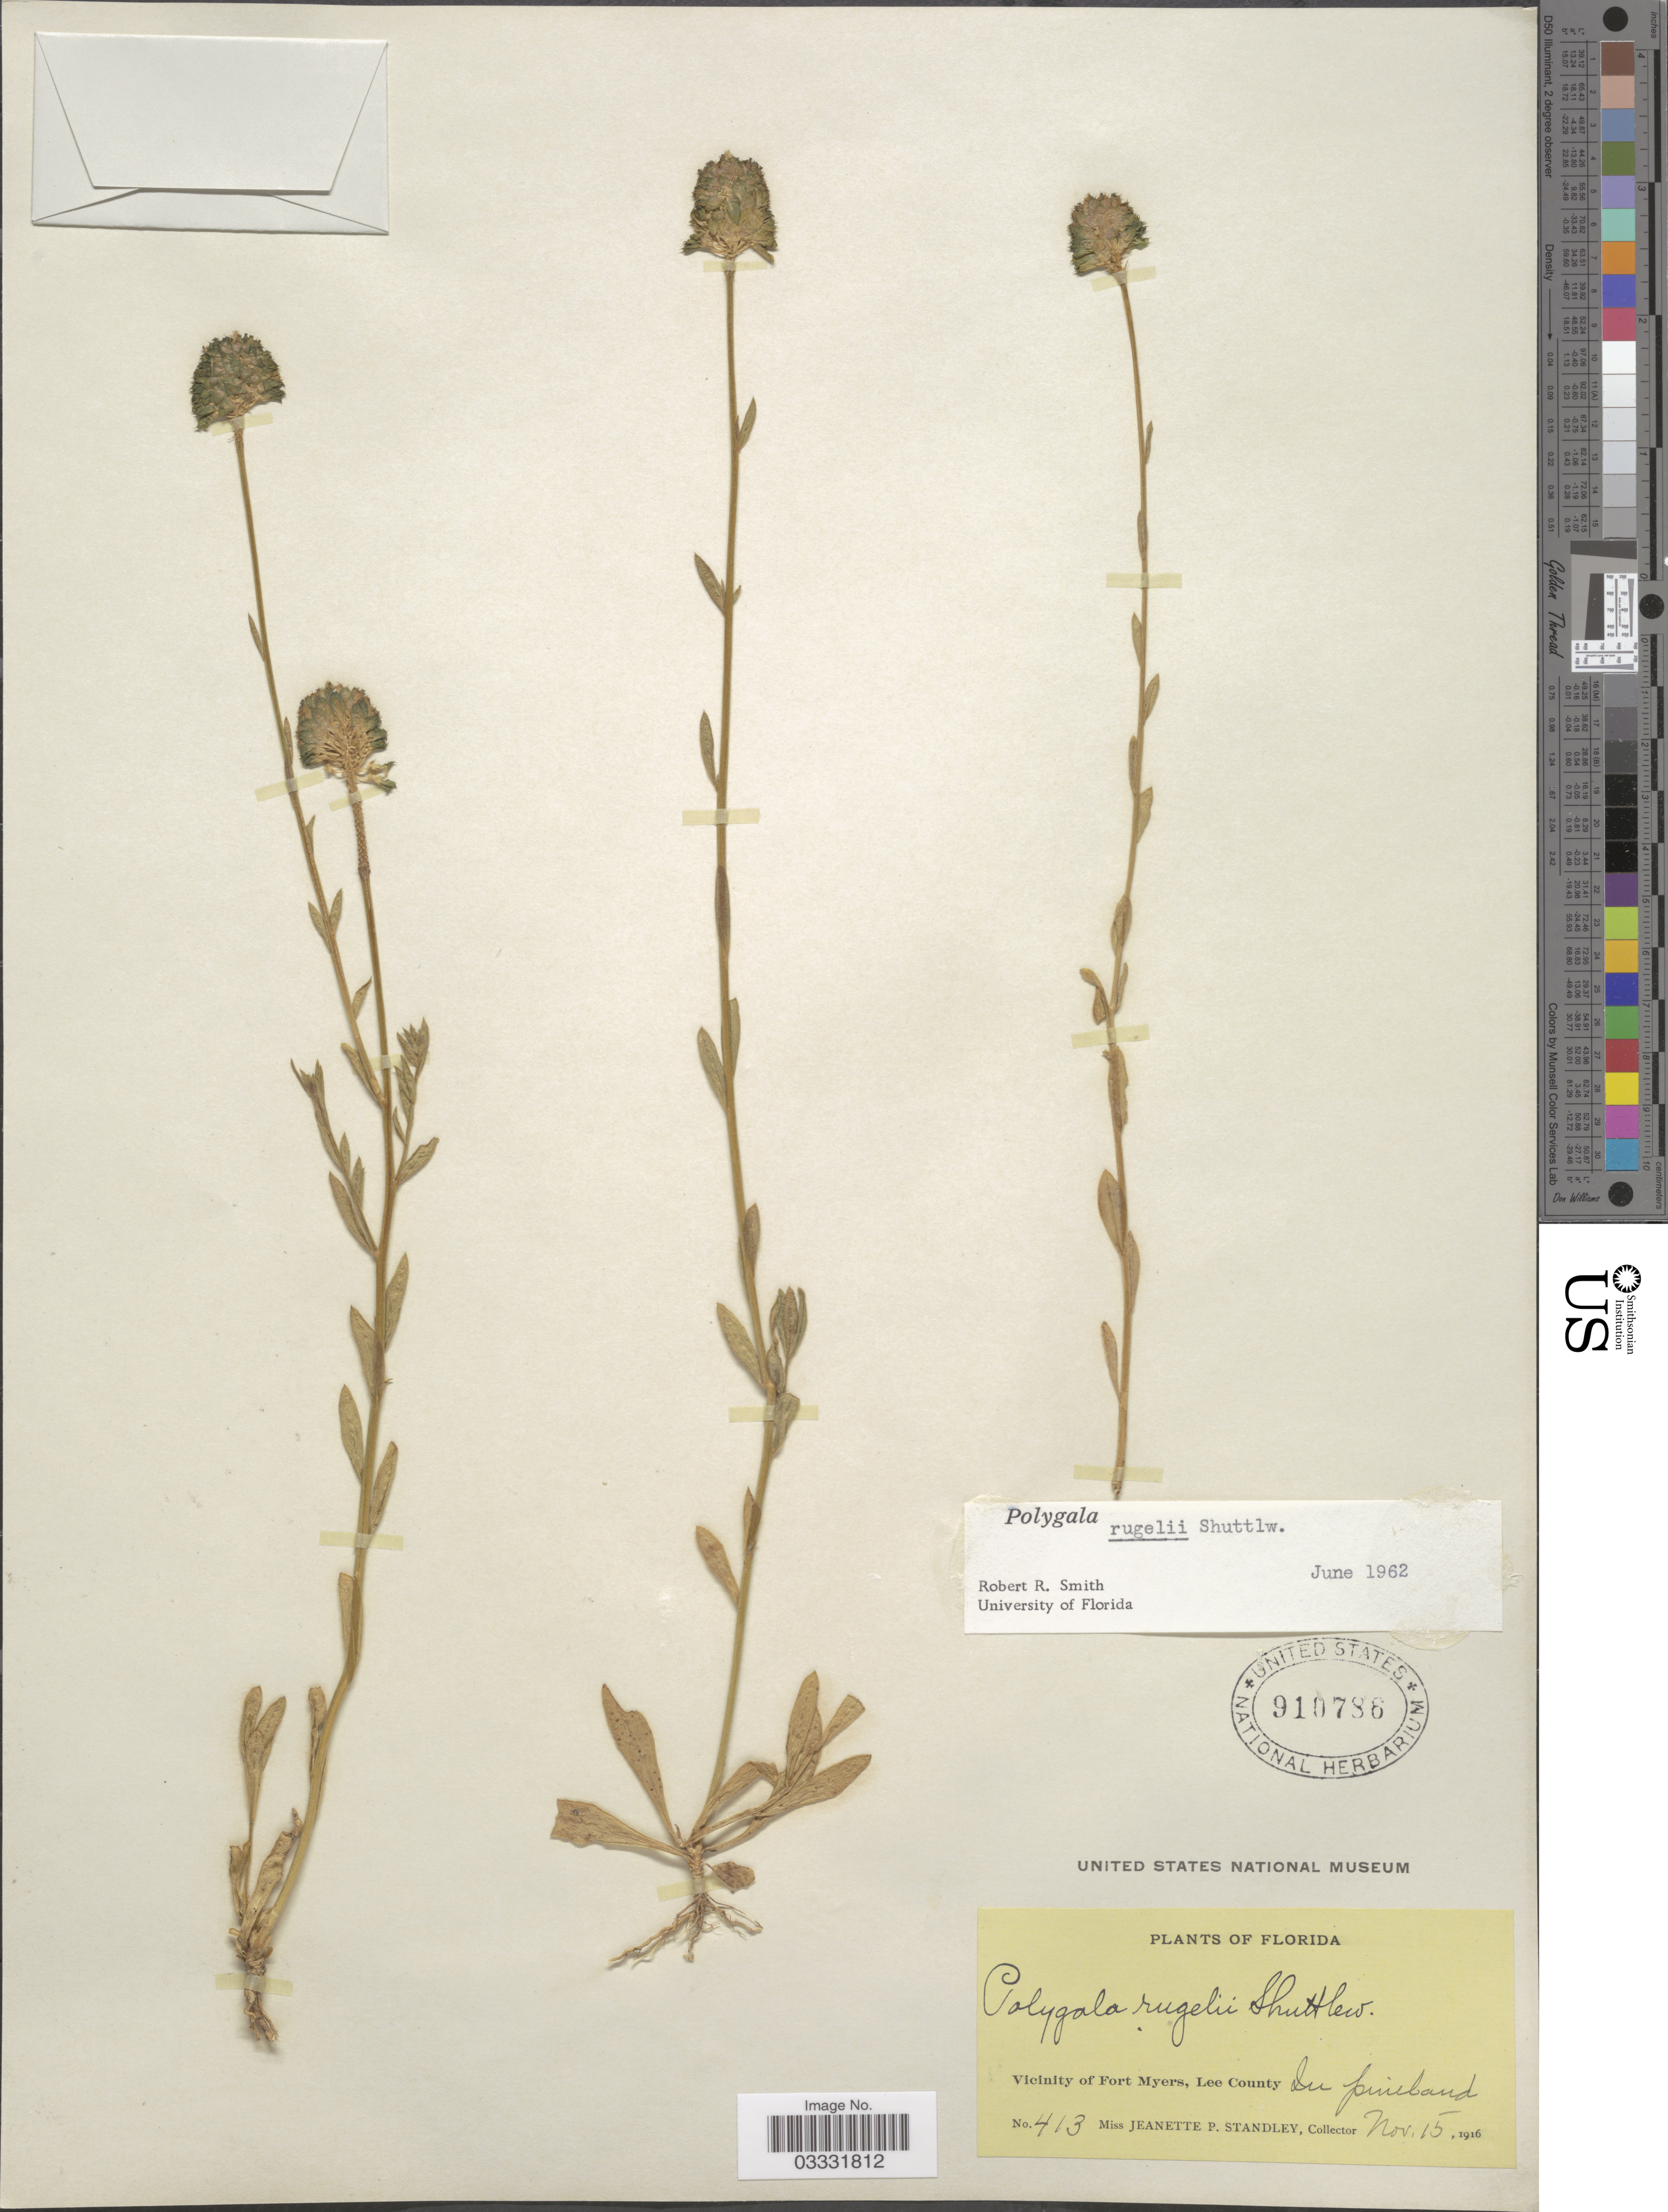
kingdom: Plantae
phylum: Tracheophyta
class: Magnoliopsida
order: Fabales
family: Polygalaceae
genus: Polygala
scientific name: Polygala rugelii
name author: Shuttlew. ex Chapm.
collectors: J. P. Standley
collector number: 413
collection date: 1916-11-15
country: United States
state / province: Florida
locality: Vicintity of Fort Myers, Lee County.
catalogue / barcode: US 910786